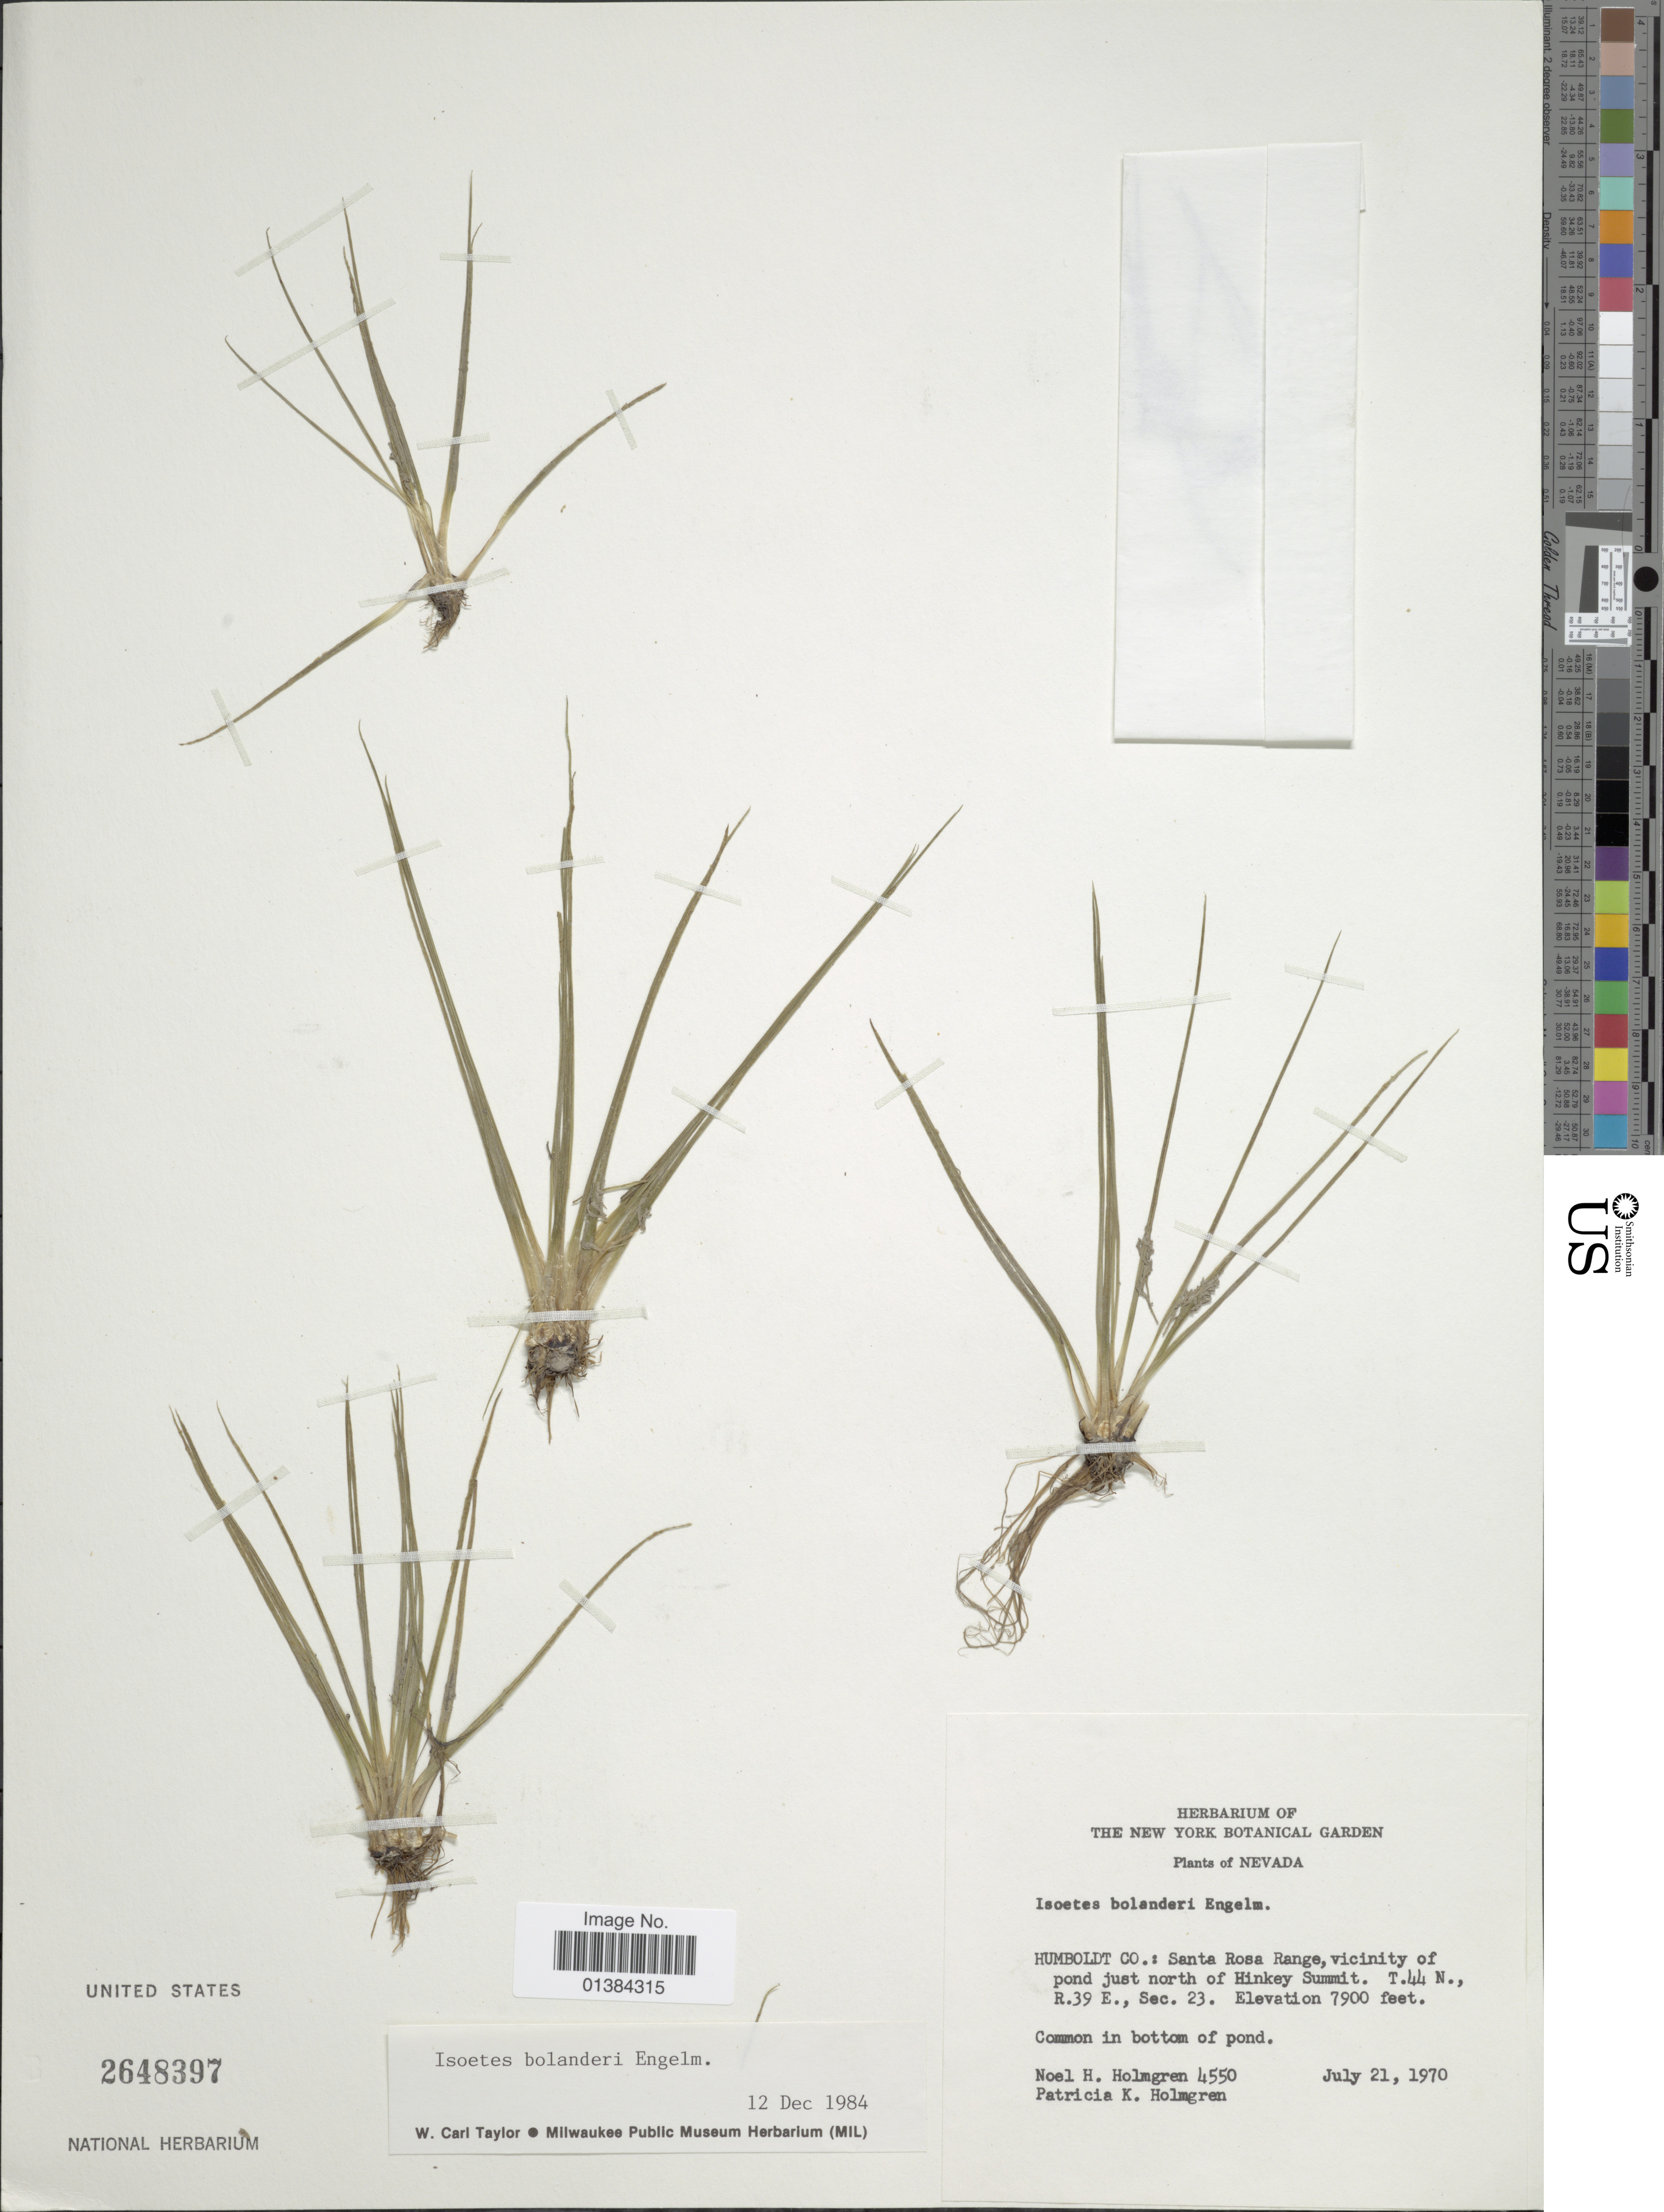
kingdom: Plantae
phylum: Tracheophyta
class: Lycopodiopsida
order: Isoetales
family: Isoetaceae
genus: Isoetes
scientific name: Isoetes bolanderi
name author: Engelm.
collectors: N. H. Holmgren & P. K. Holmgren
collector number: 4550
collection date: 1970-07-21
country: United States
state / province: Nevada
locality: Humboldt Co.: Santa Rosa Range, vicinity of pond just north of Hinkey Summit. T.44 N., R. 39 E., Sec. 23.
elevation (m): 2408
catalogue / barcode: US 2648397